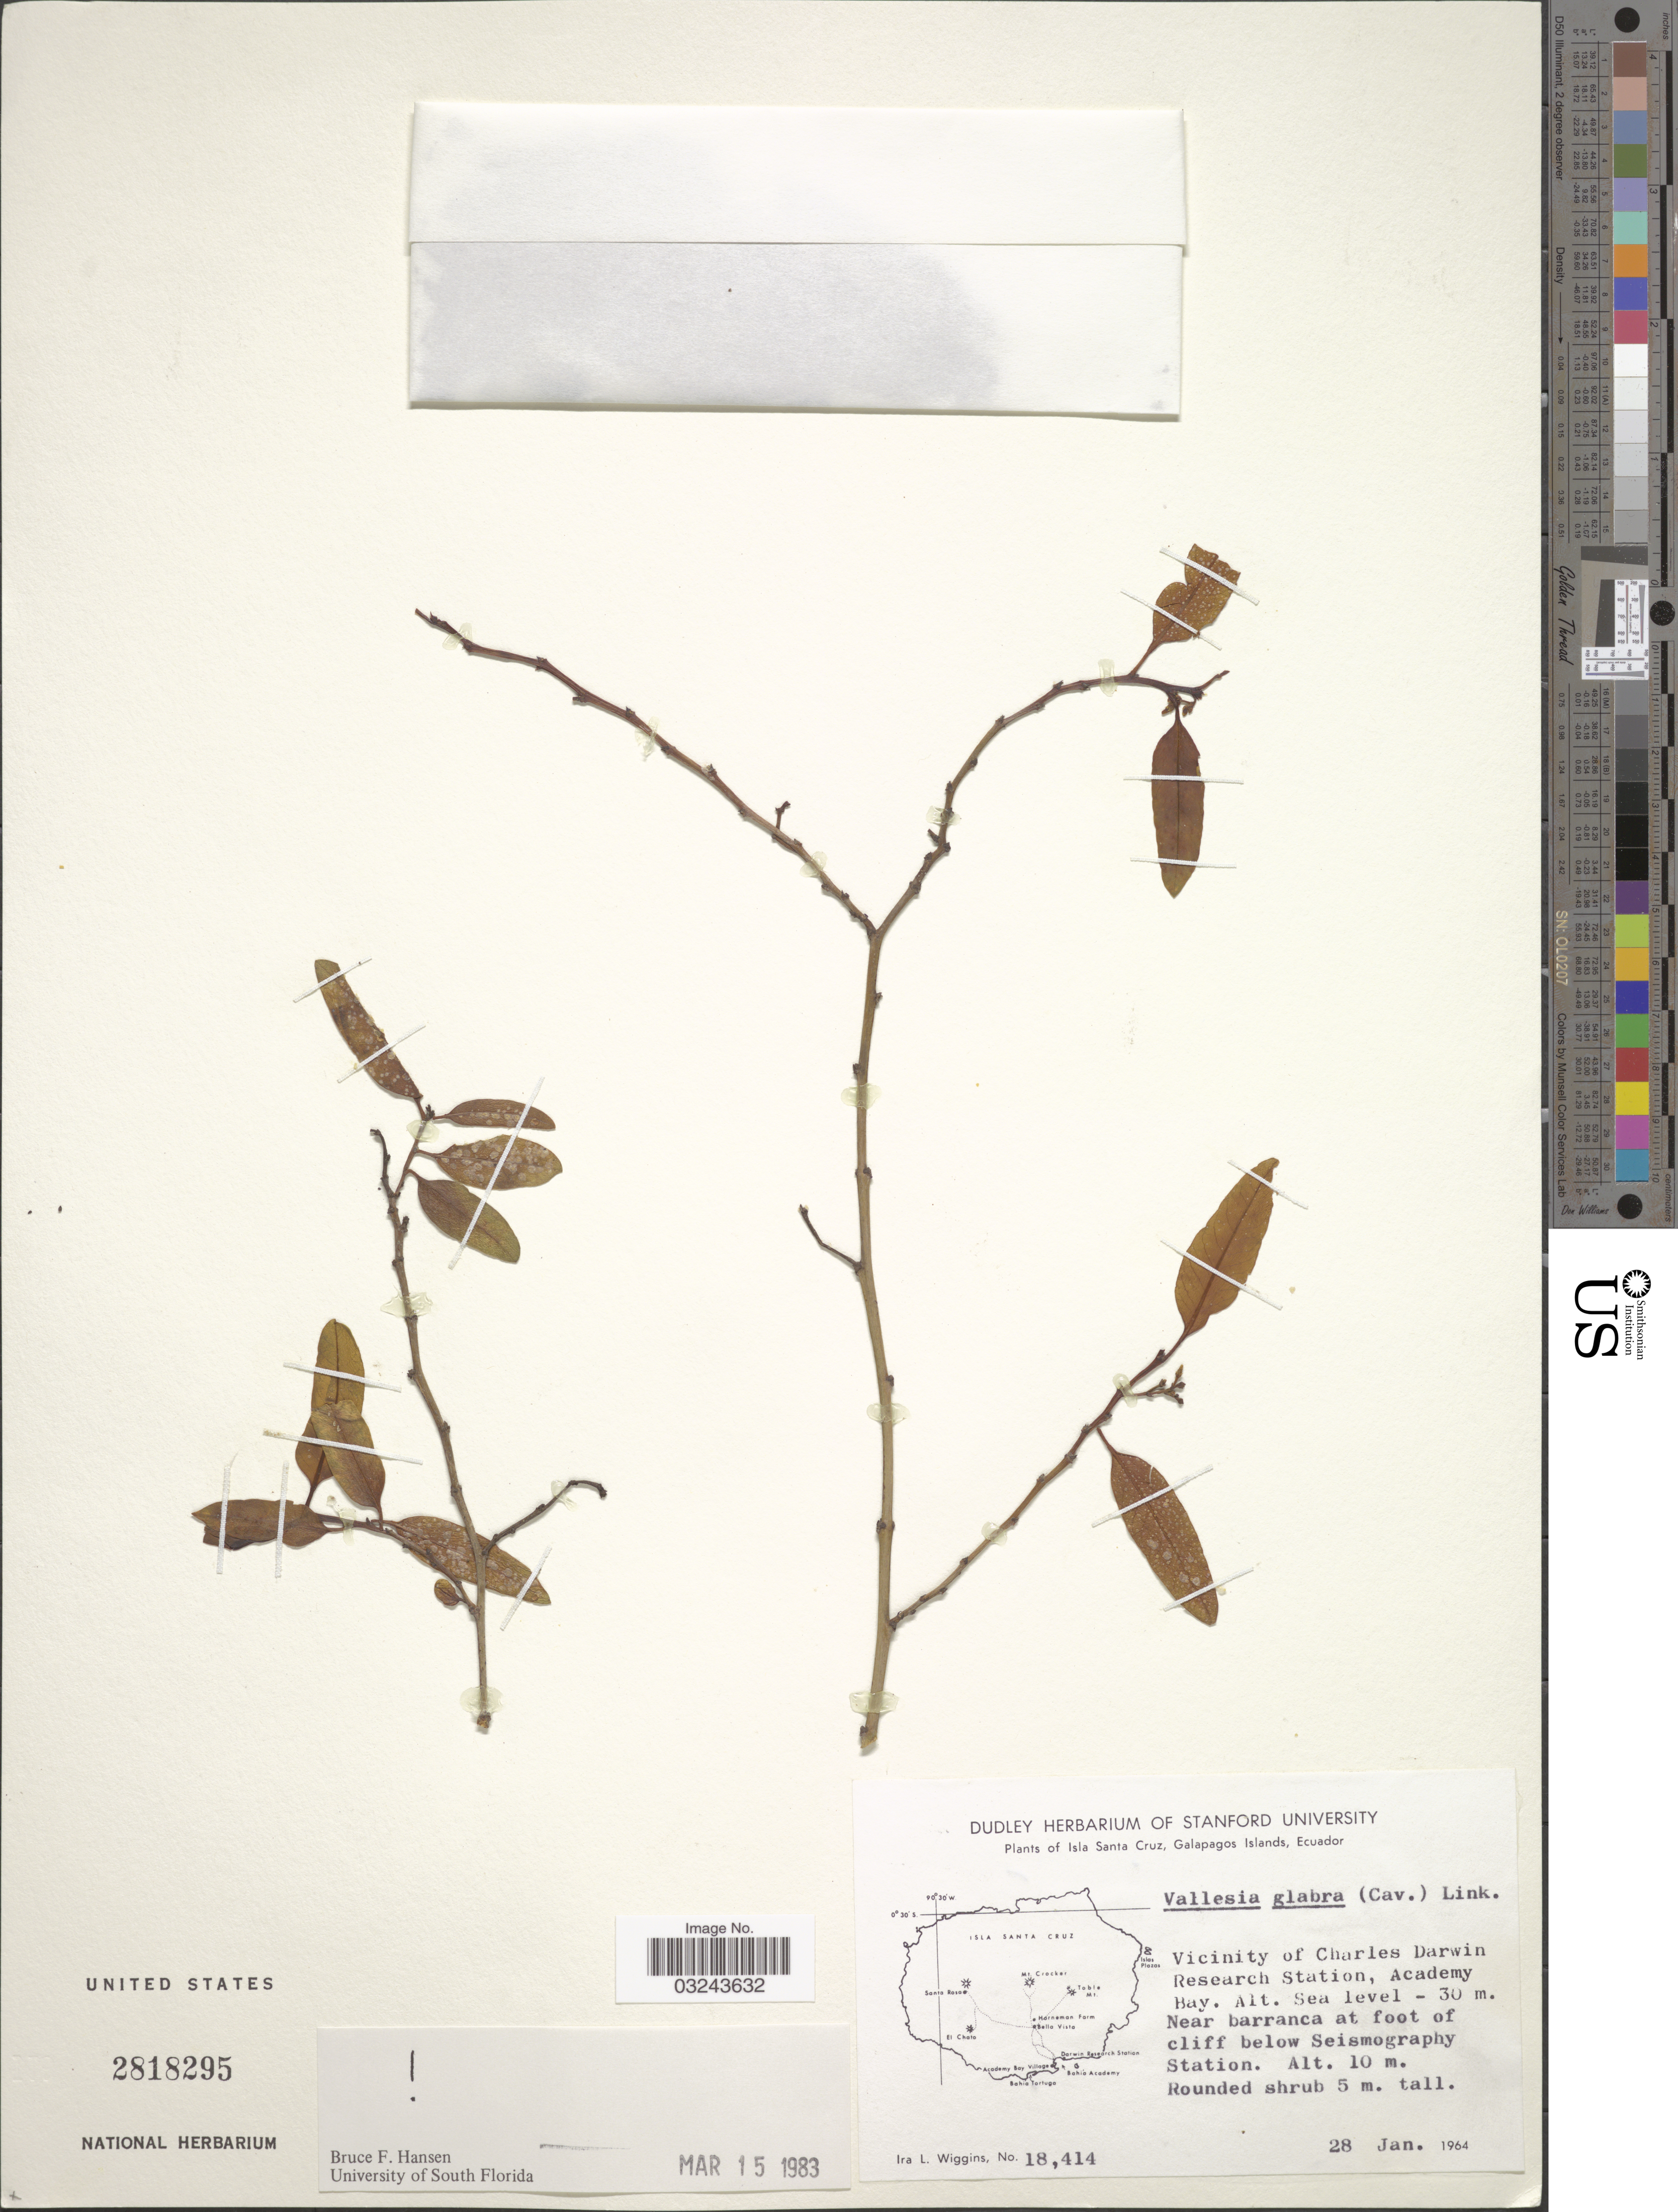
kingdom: Plantae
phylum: Tracheophyta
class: Magnoliopsida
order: Gentianales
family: Apocynaceae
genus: Vallesia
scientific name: Vallesia glabra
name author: (Cav.) Link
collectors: I. L. Wiggins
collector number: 18414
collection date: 1964-01-28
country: Ecuador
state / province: Colón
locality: Isla Santa Cruz, Galapagos Islands, Vicinity of Charles Darwin Research Station, Academy Bay. Near barranca at foot of cliff below Seismography Station.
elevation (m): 0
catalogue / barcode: US 2818295